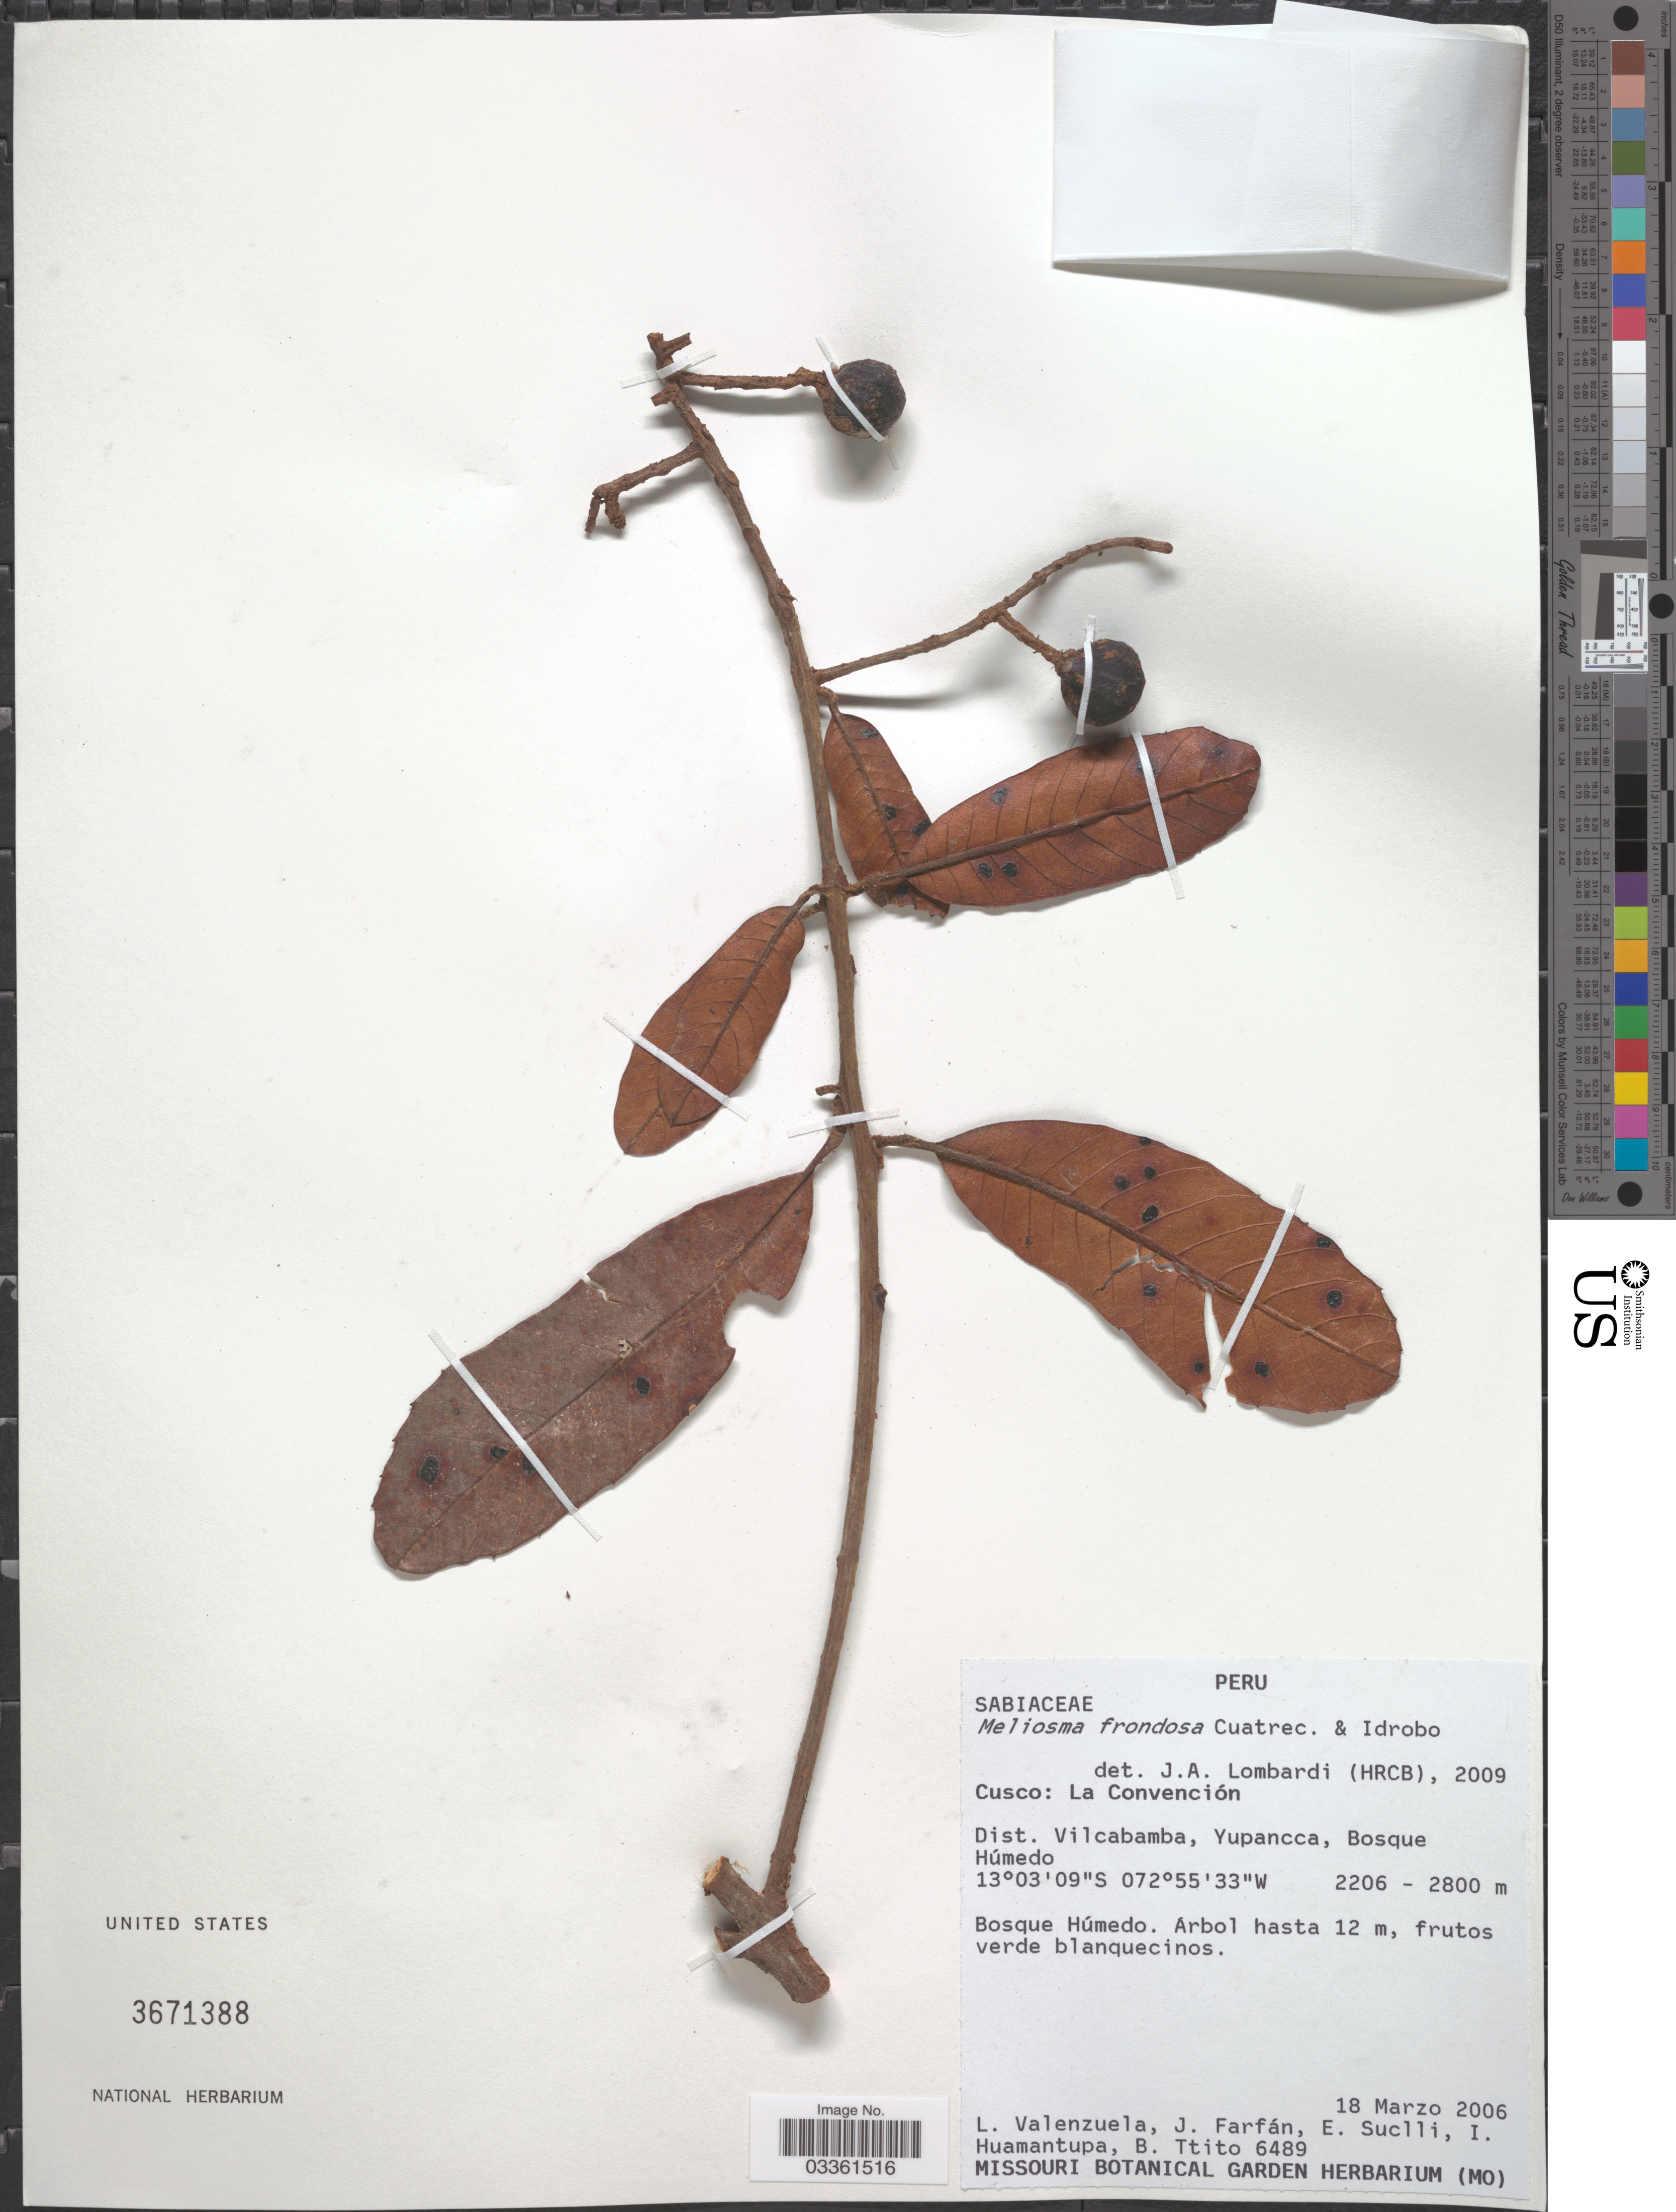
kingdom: Plantae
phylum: Tracheophyta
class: Magnoliopsida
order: Proteales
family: Sabiaceae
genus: Meliosma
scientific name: Meliosma frondosa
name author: Cuatrec. & Idrobo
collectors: L. Valenzuela & et al.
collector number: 6489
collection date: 2006-03-18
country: Peru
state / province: Cusco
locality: La Convención. Dist. Villcabamba, Yupancca, Bosque Húmedo.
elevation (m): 2206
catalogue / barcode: US 3671388